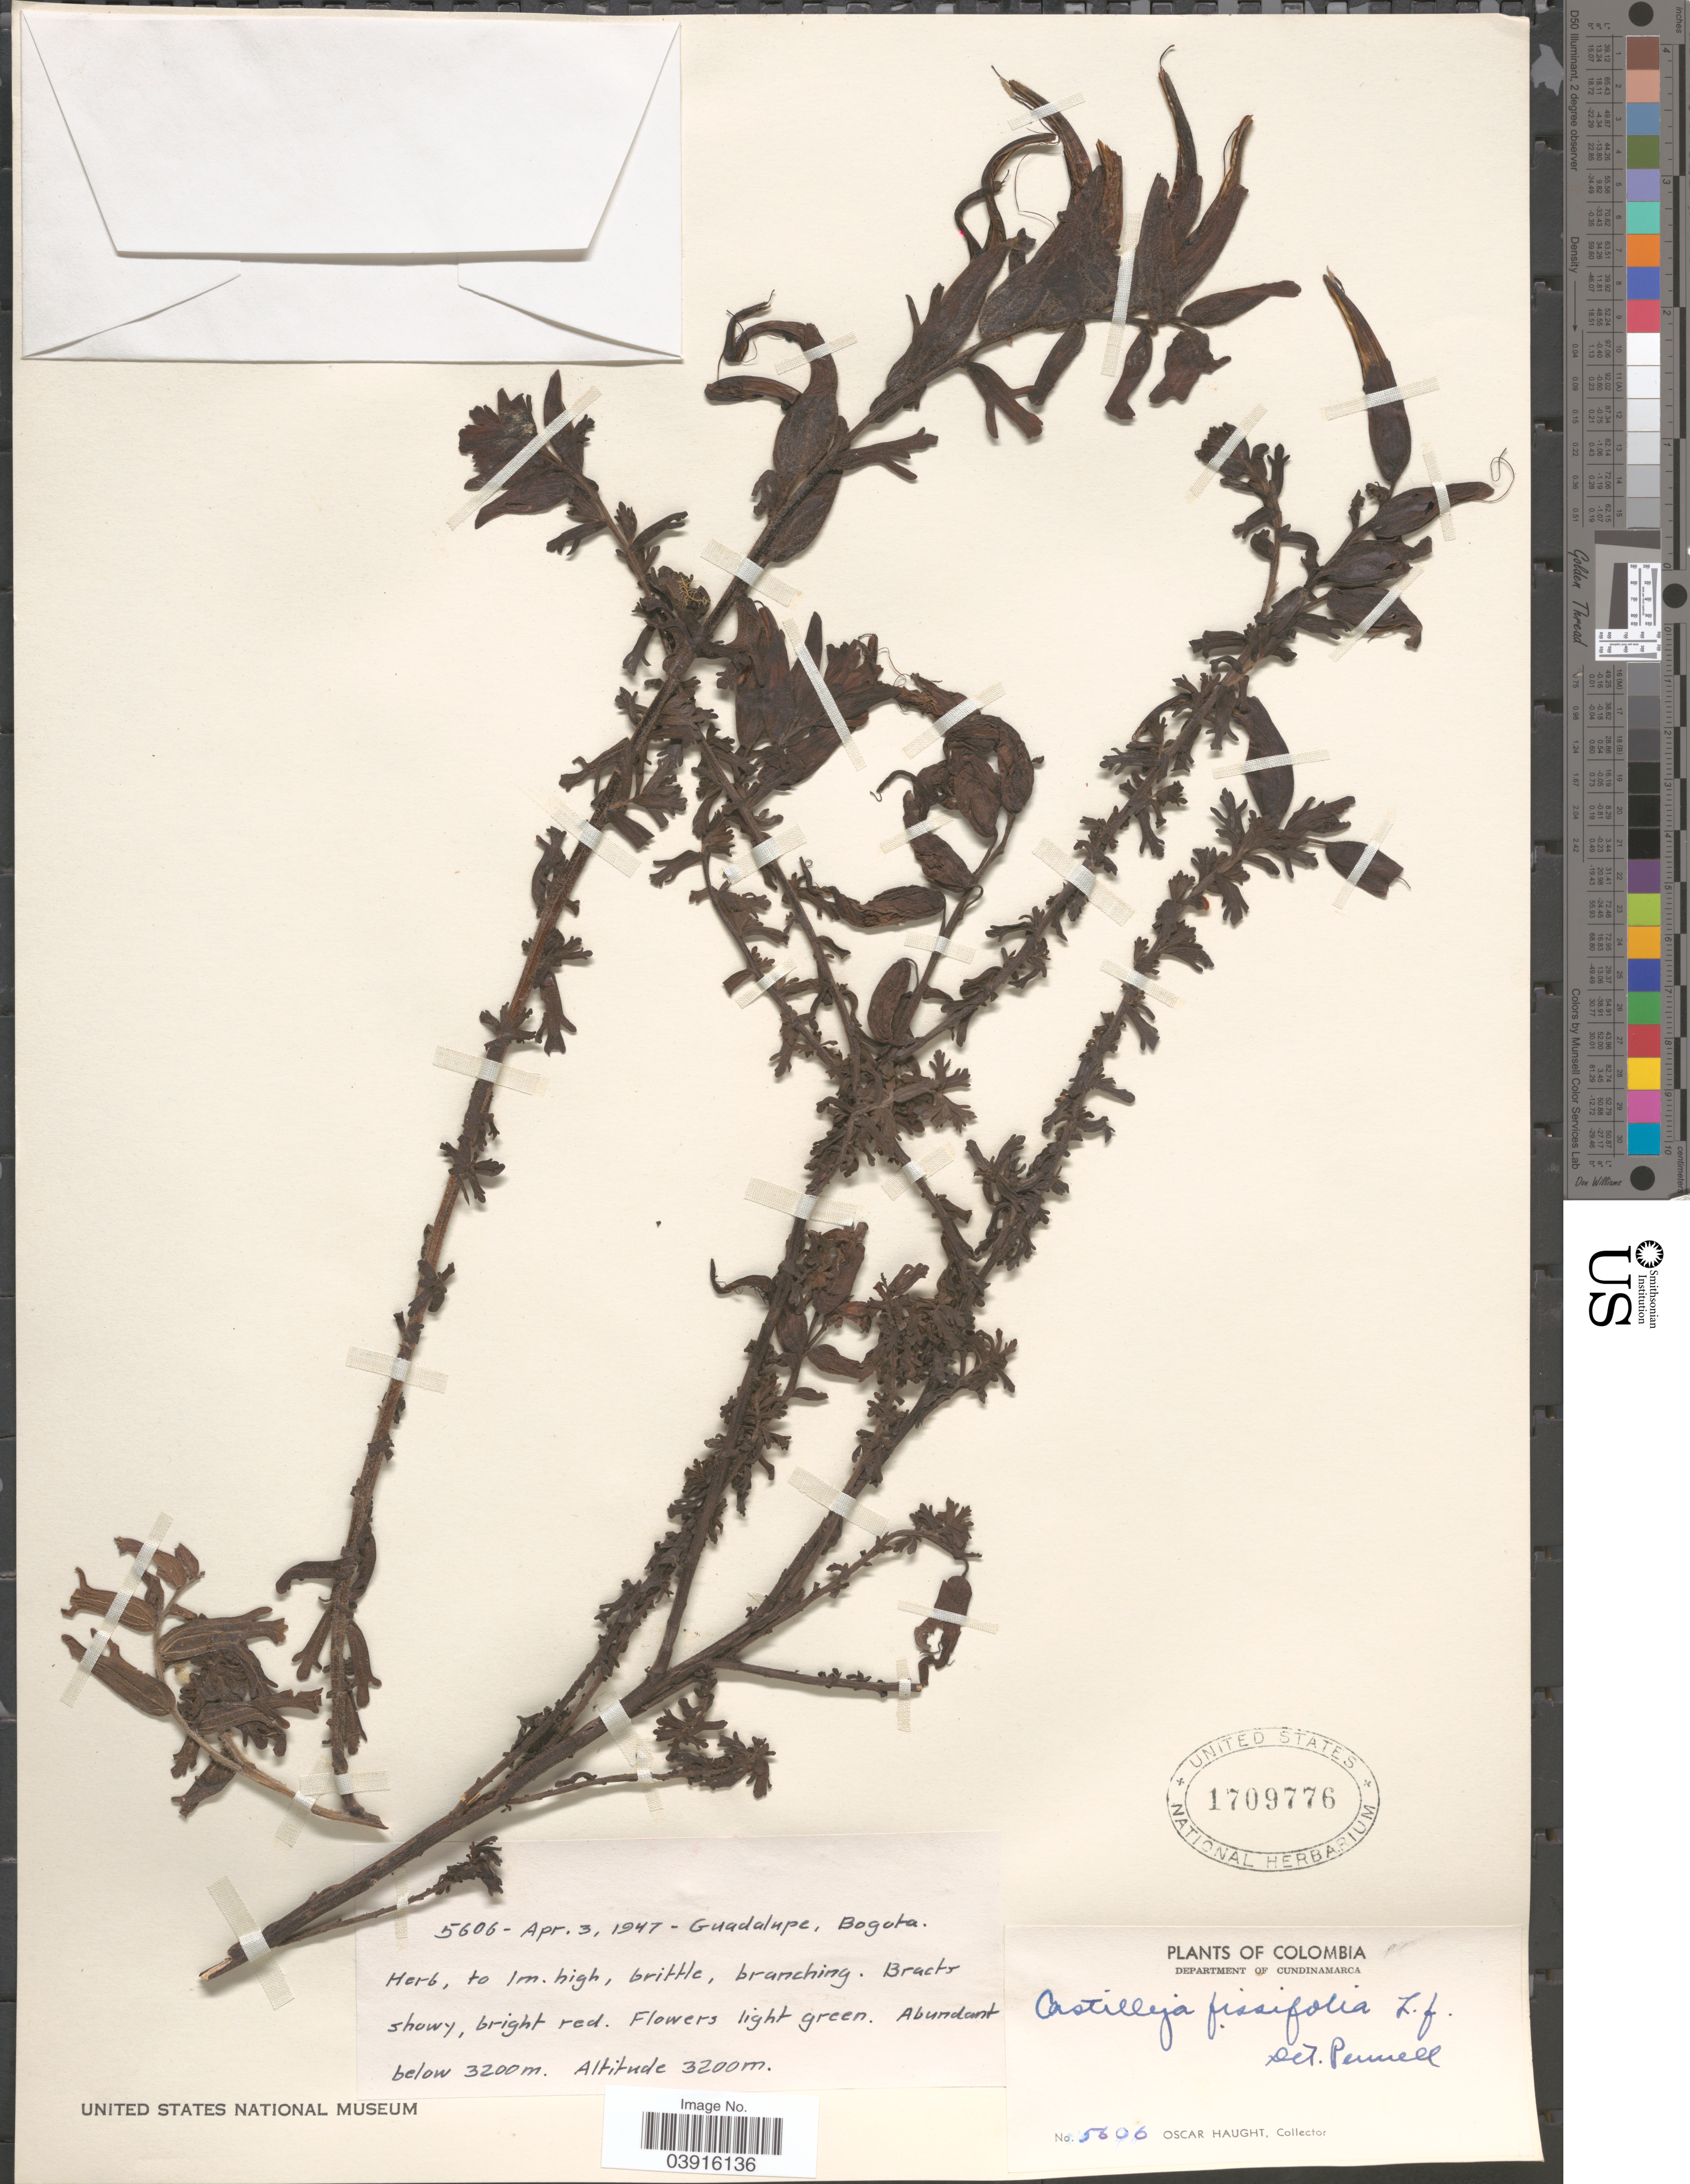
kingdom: Plantae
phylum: Tracheophyta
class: Magnoliopsida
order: Lamiales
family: Orobanchaceae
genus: Castilleja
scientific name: Castilleja fissifolia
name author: L. f.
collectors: O. L. Haught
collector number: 5606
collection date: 1947-04-03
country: Colombia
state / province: Cundinamarca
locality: Department of Cundinamarca. Guadalupe.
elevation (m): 3200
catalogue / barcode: US 1709776